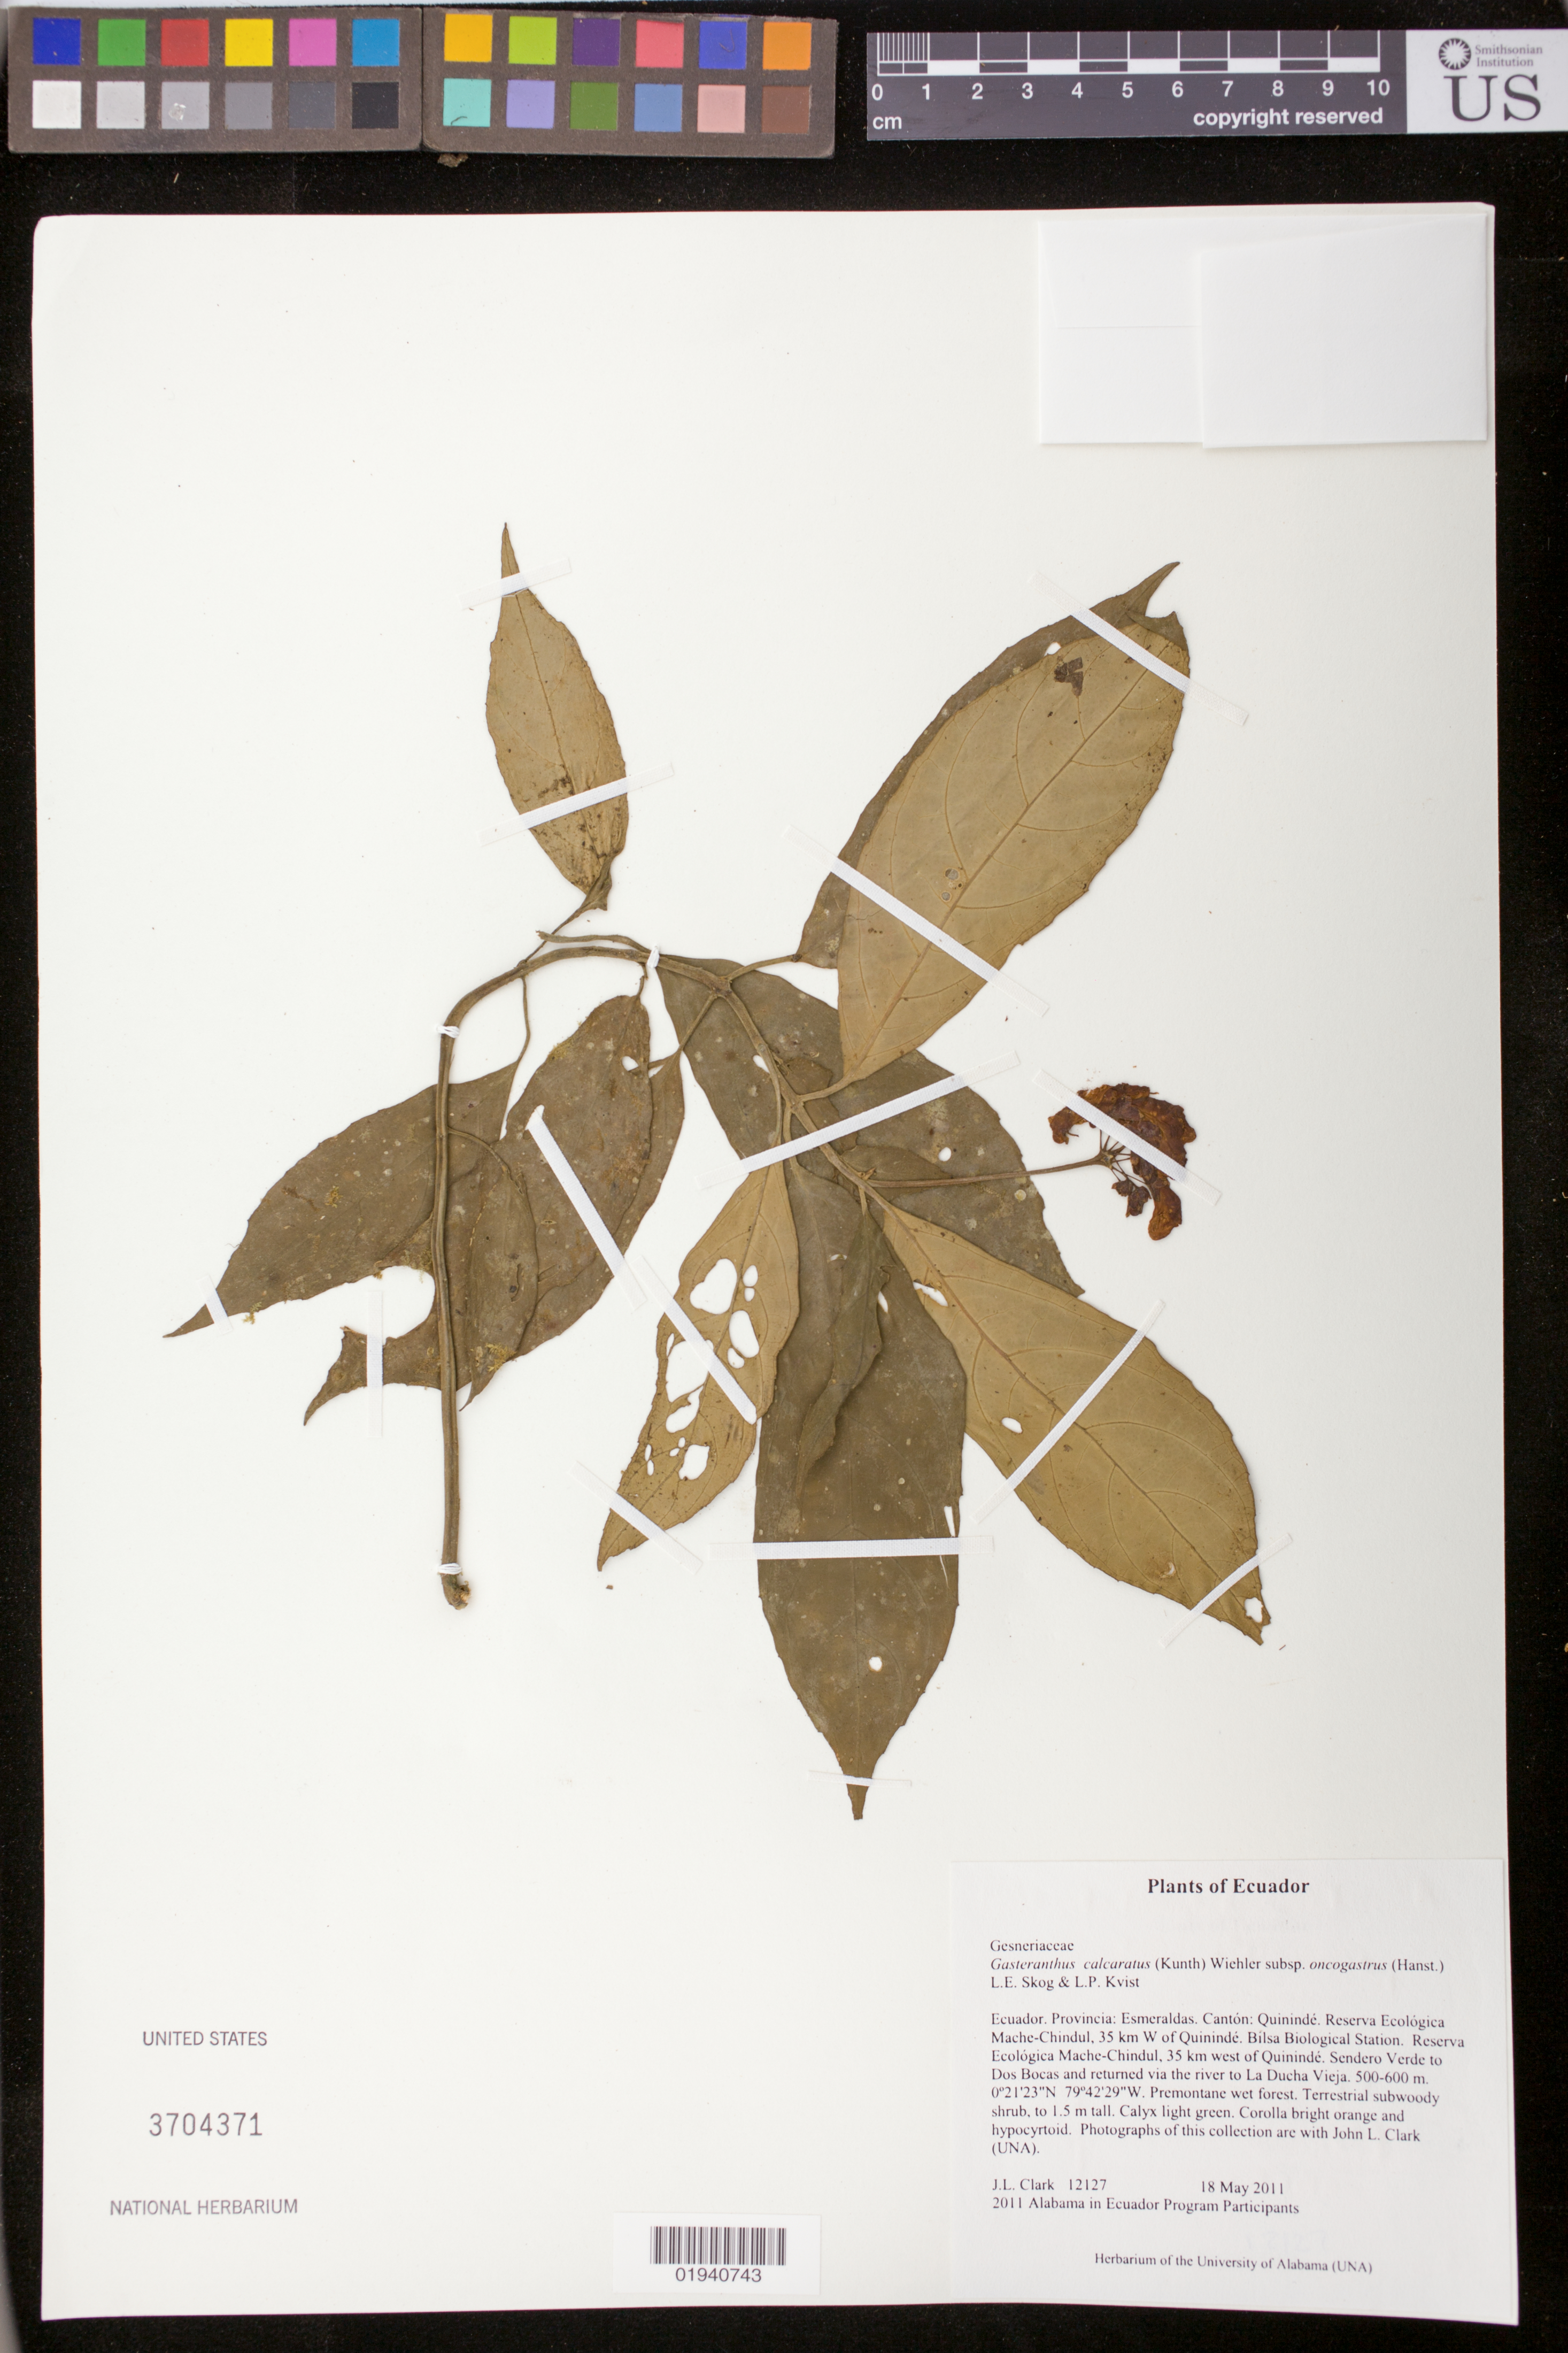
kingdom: Plantae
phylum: Tracheophyta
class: Magnoliopsida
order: Lamiales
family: Gesneriaceae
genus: Gasteranthus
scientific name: Gasteranthus calcaratus subsp. oncogastrus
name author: (Hanst.) L.E. Skog & L.P. Kvist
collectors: J. L. Clark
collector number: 12127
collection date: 2011-05-18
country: Ecuador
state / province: Esmeraldas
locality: Canton: Quininde, Reserva Ecologica Mache-Chindul, 35 km W of Quininde. Bilsa Biological Station. Sendero Verde to Dos Bocas and returned via the river to La Ducha Vieja.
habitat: Premontane wet forest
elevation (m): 500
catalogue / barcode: US 3704371